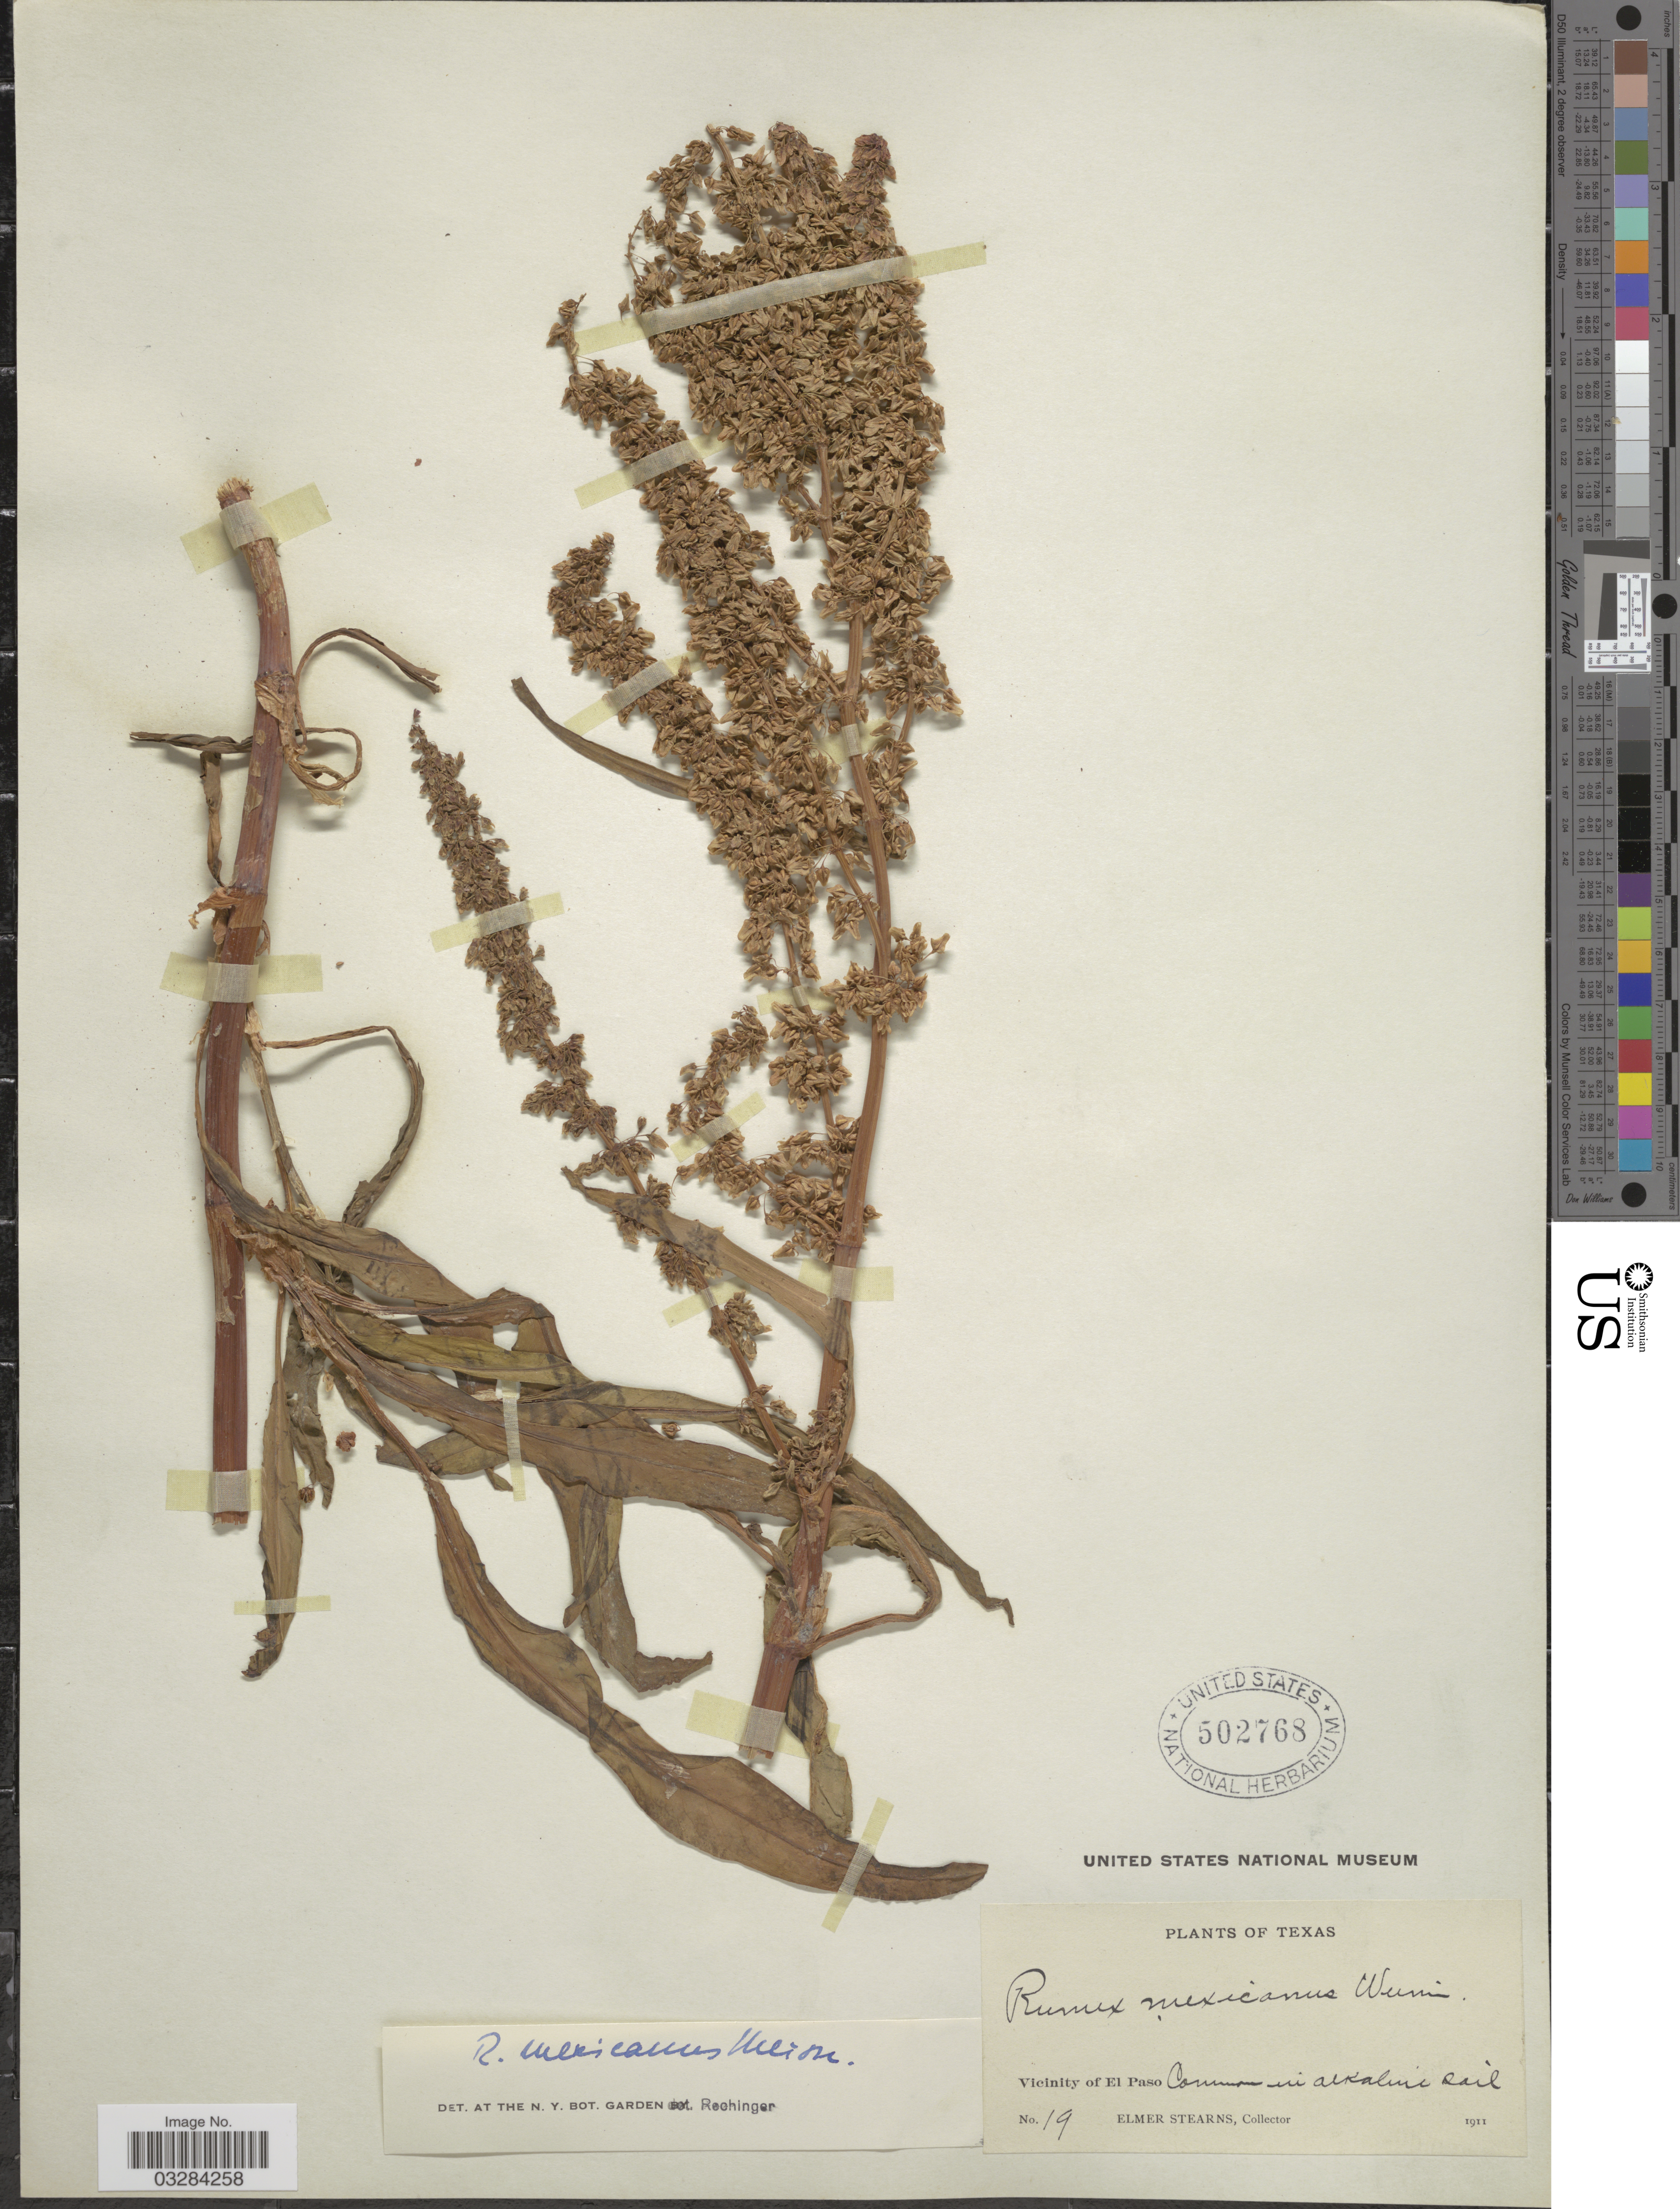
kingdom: Plantae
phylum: Tracheophyta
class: Magnoliopsida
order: Caryophyllales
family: Polygonaceae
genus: Rumex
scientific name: Rumex mexicanus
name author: Meisn.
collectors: E. Stearns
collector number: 19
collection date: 1911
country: United States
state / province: Texas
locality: Vicinity of El Paso.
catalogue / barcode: US 502768